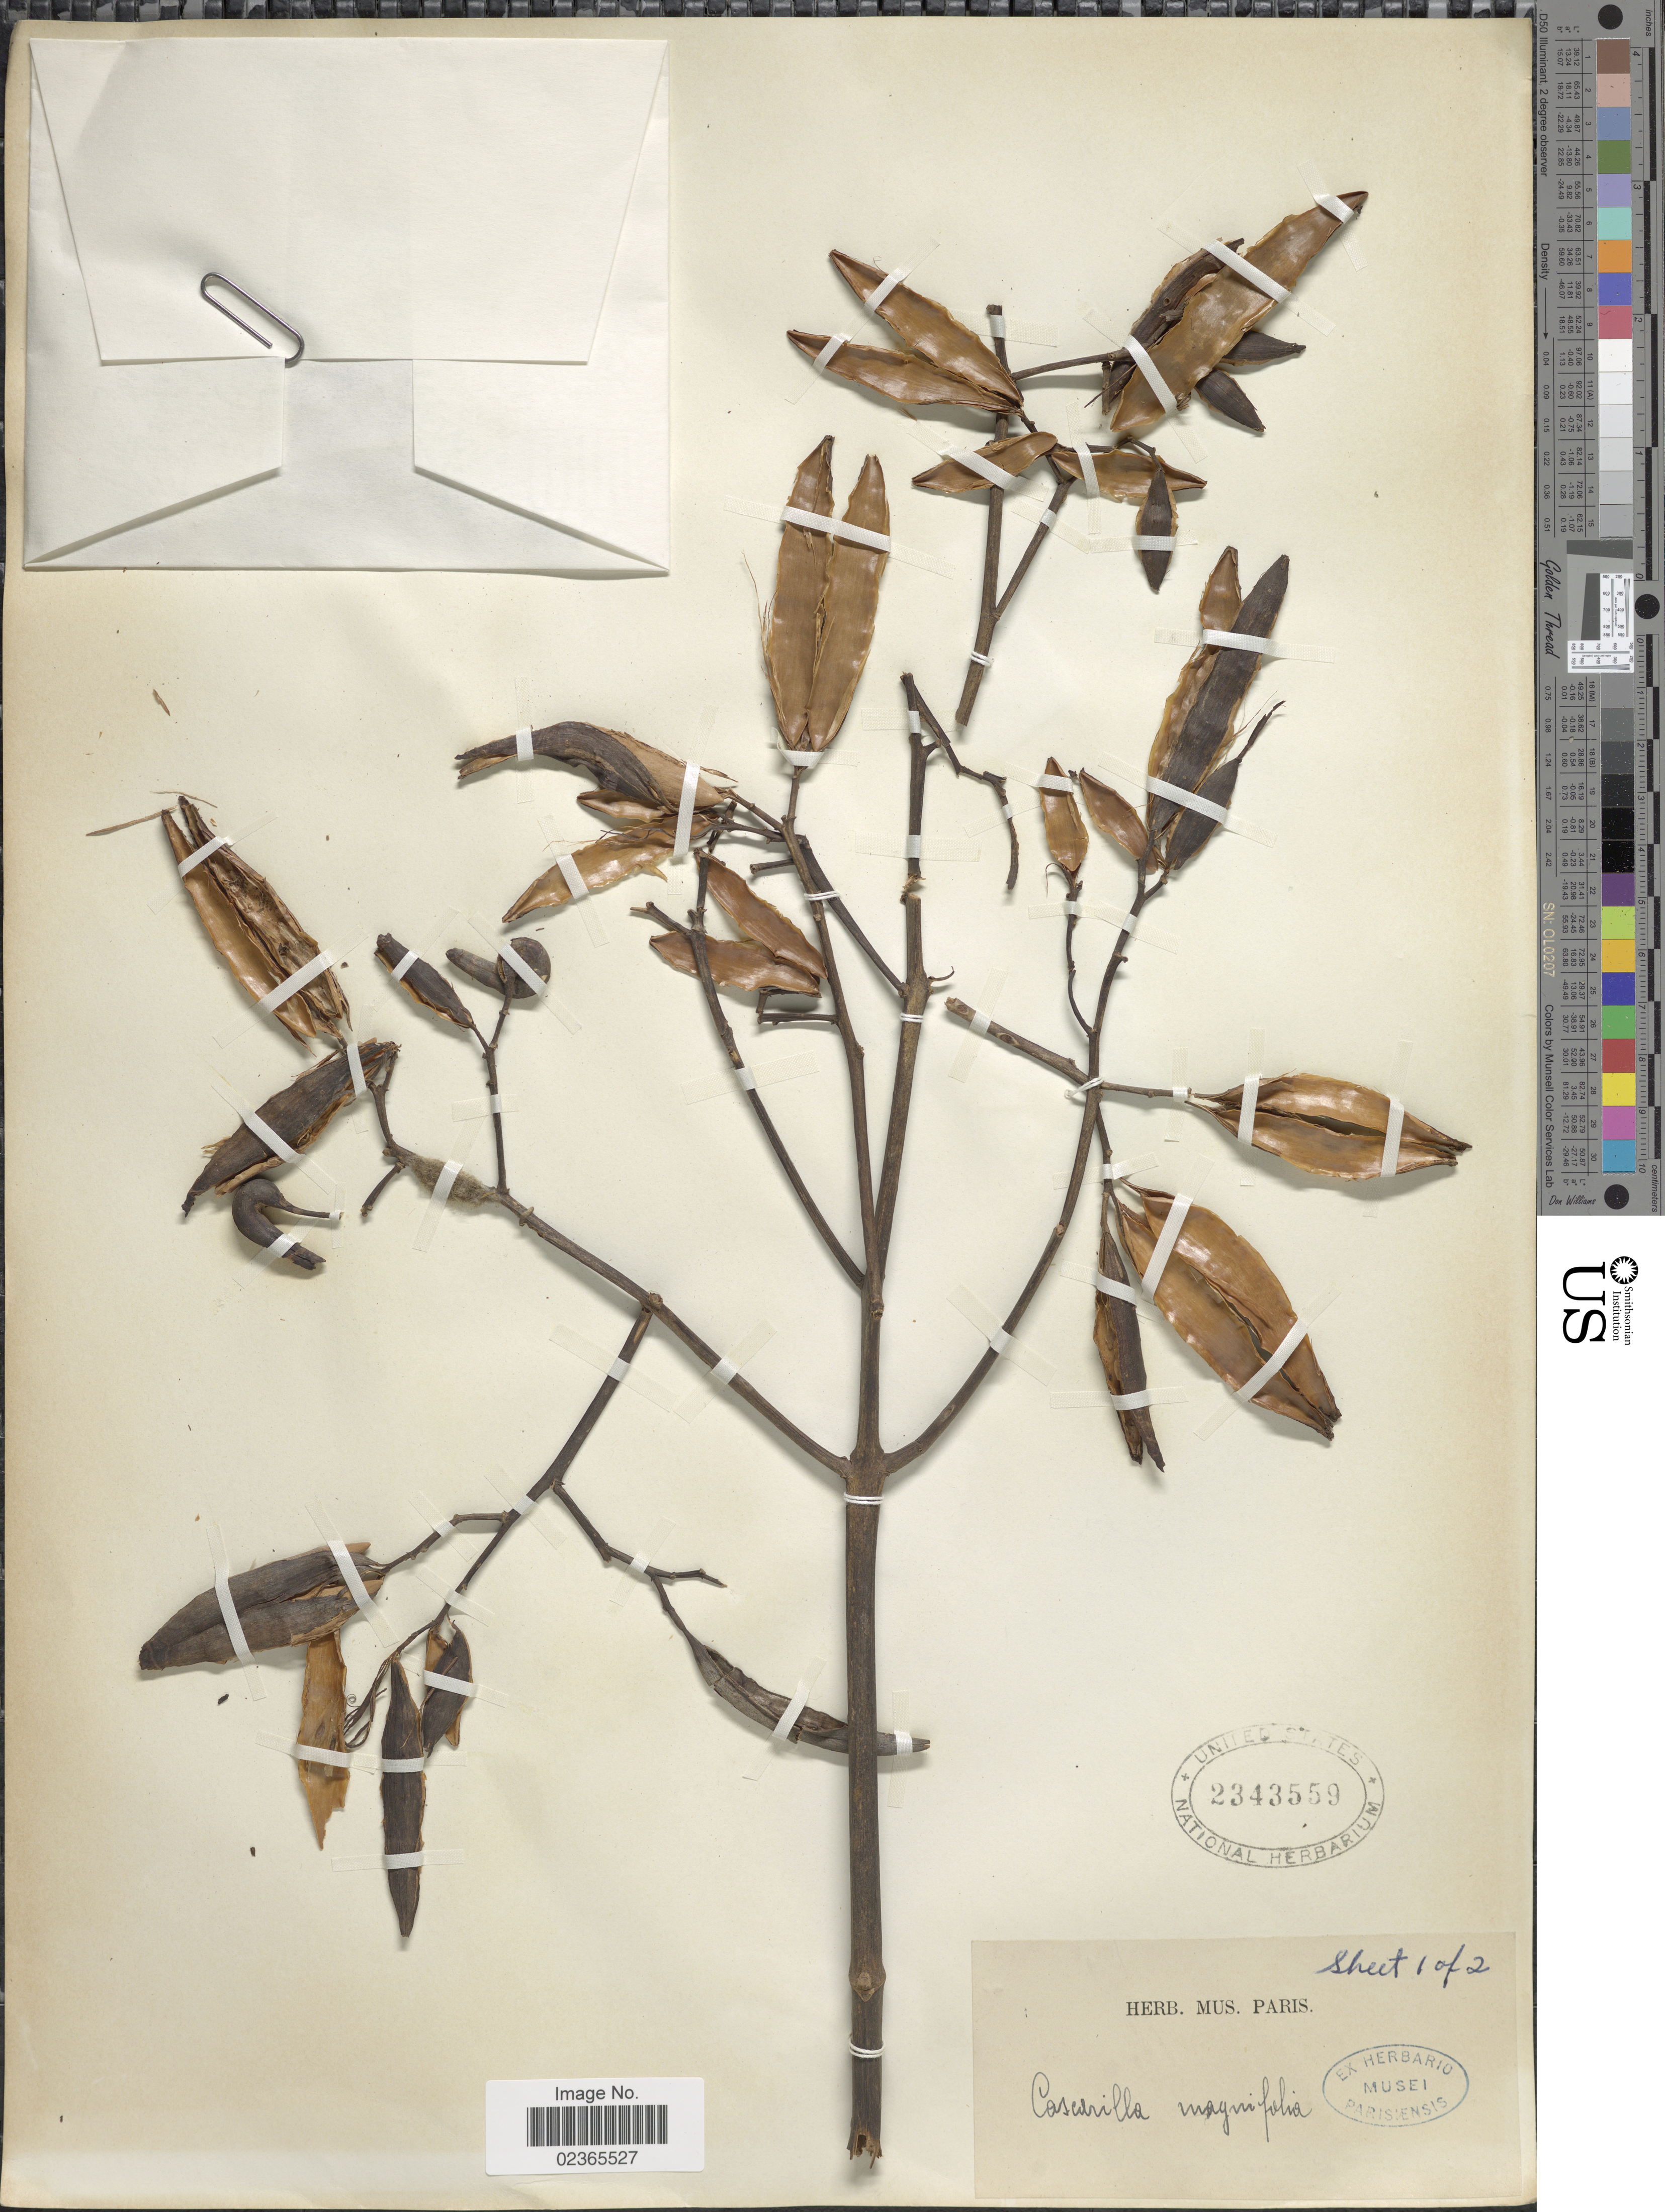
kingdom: Plantae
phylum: Tracheophyta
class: Magnoliopsida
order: Gentianales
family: Rubiaceae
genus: Ladenbergia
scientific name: Ladenbergia oblongifolia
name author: (Mutis) L. Andersson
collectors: ex Herbarium Mus. Paris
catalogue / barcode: US 2343559